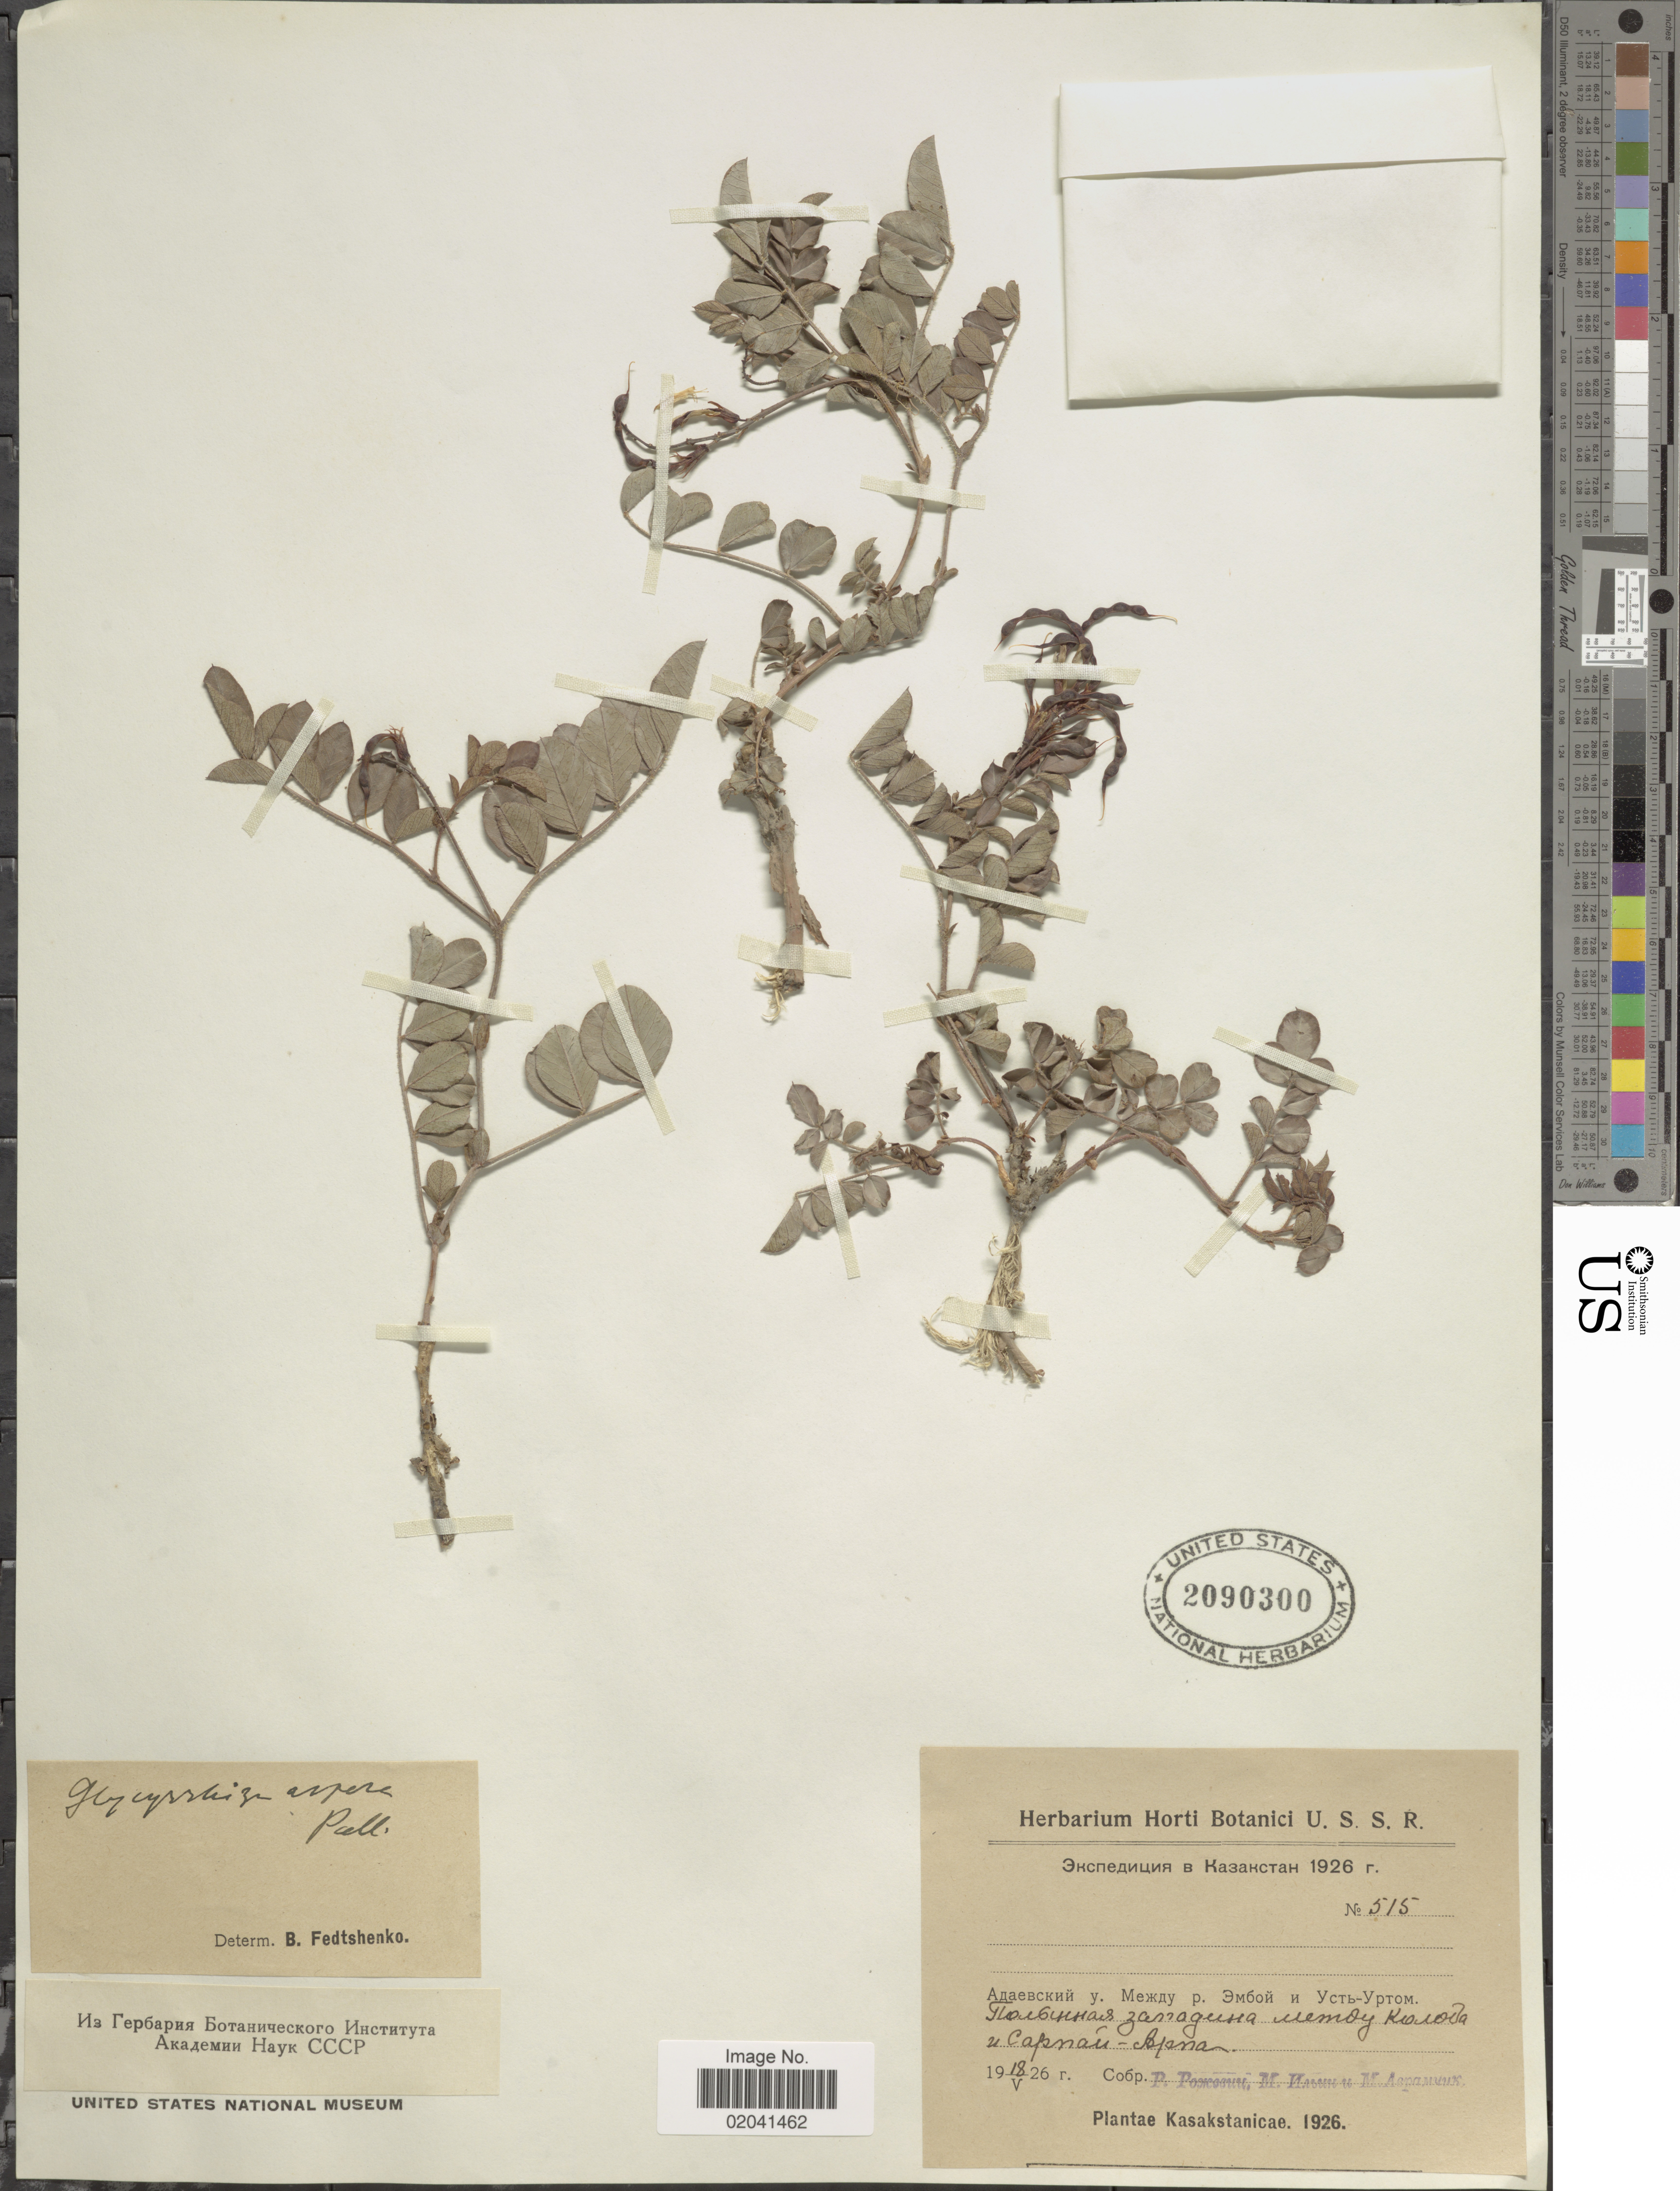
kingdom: Plantae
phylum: Tracheophyta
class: Magnoliopsida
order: Fabales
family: Fabaceae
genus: Glycyrrhiza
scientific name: Glycyrrhiza aspera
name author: Pall.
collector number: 515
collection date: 1926-05-18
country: Kazakhstan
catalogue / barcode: US 2090300